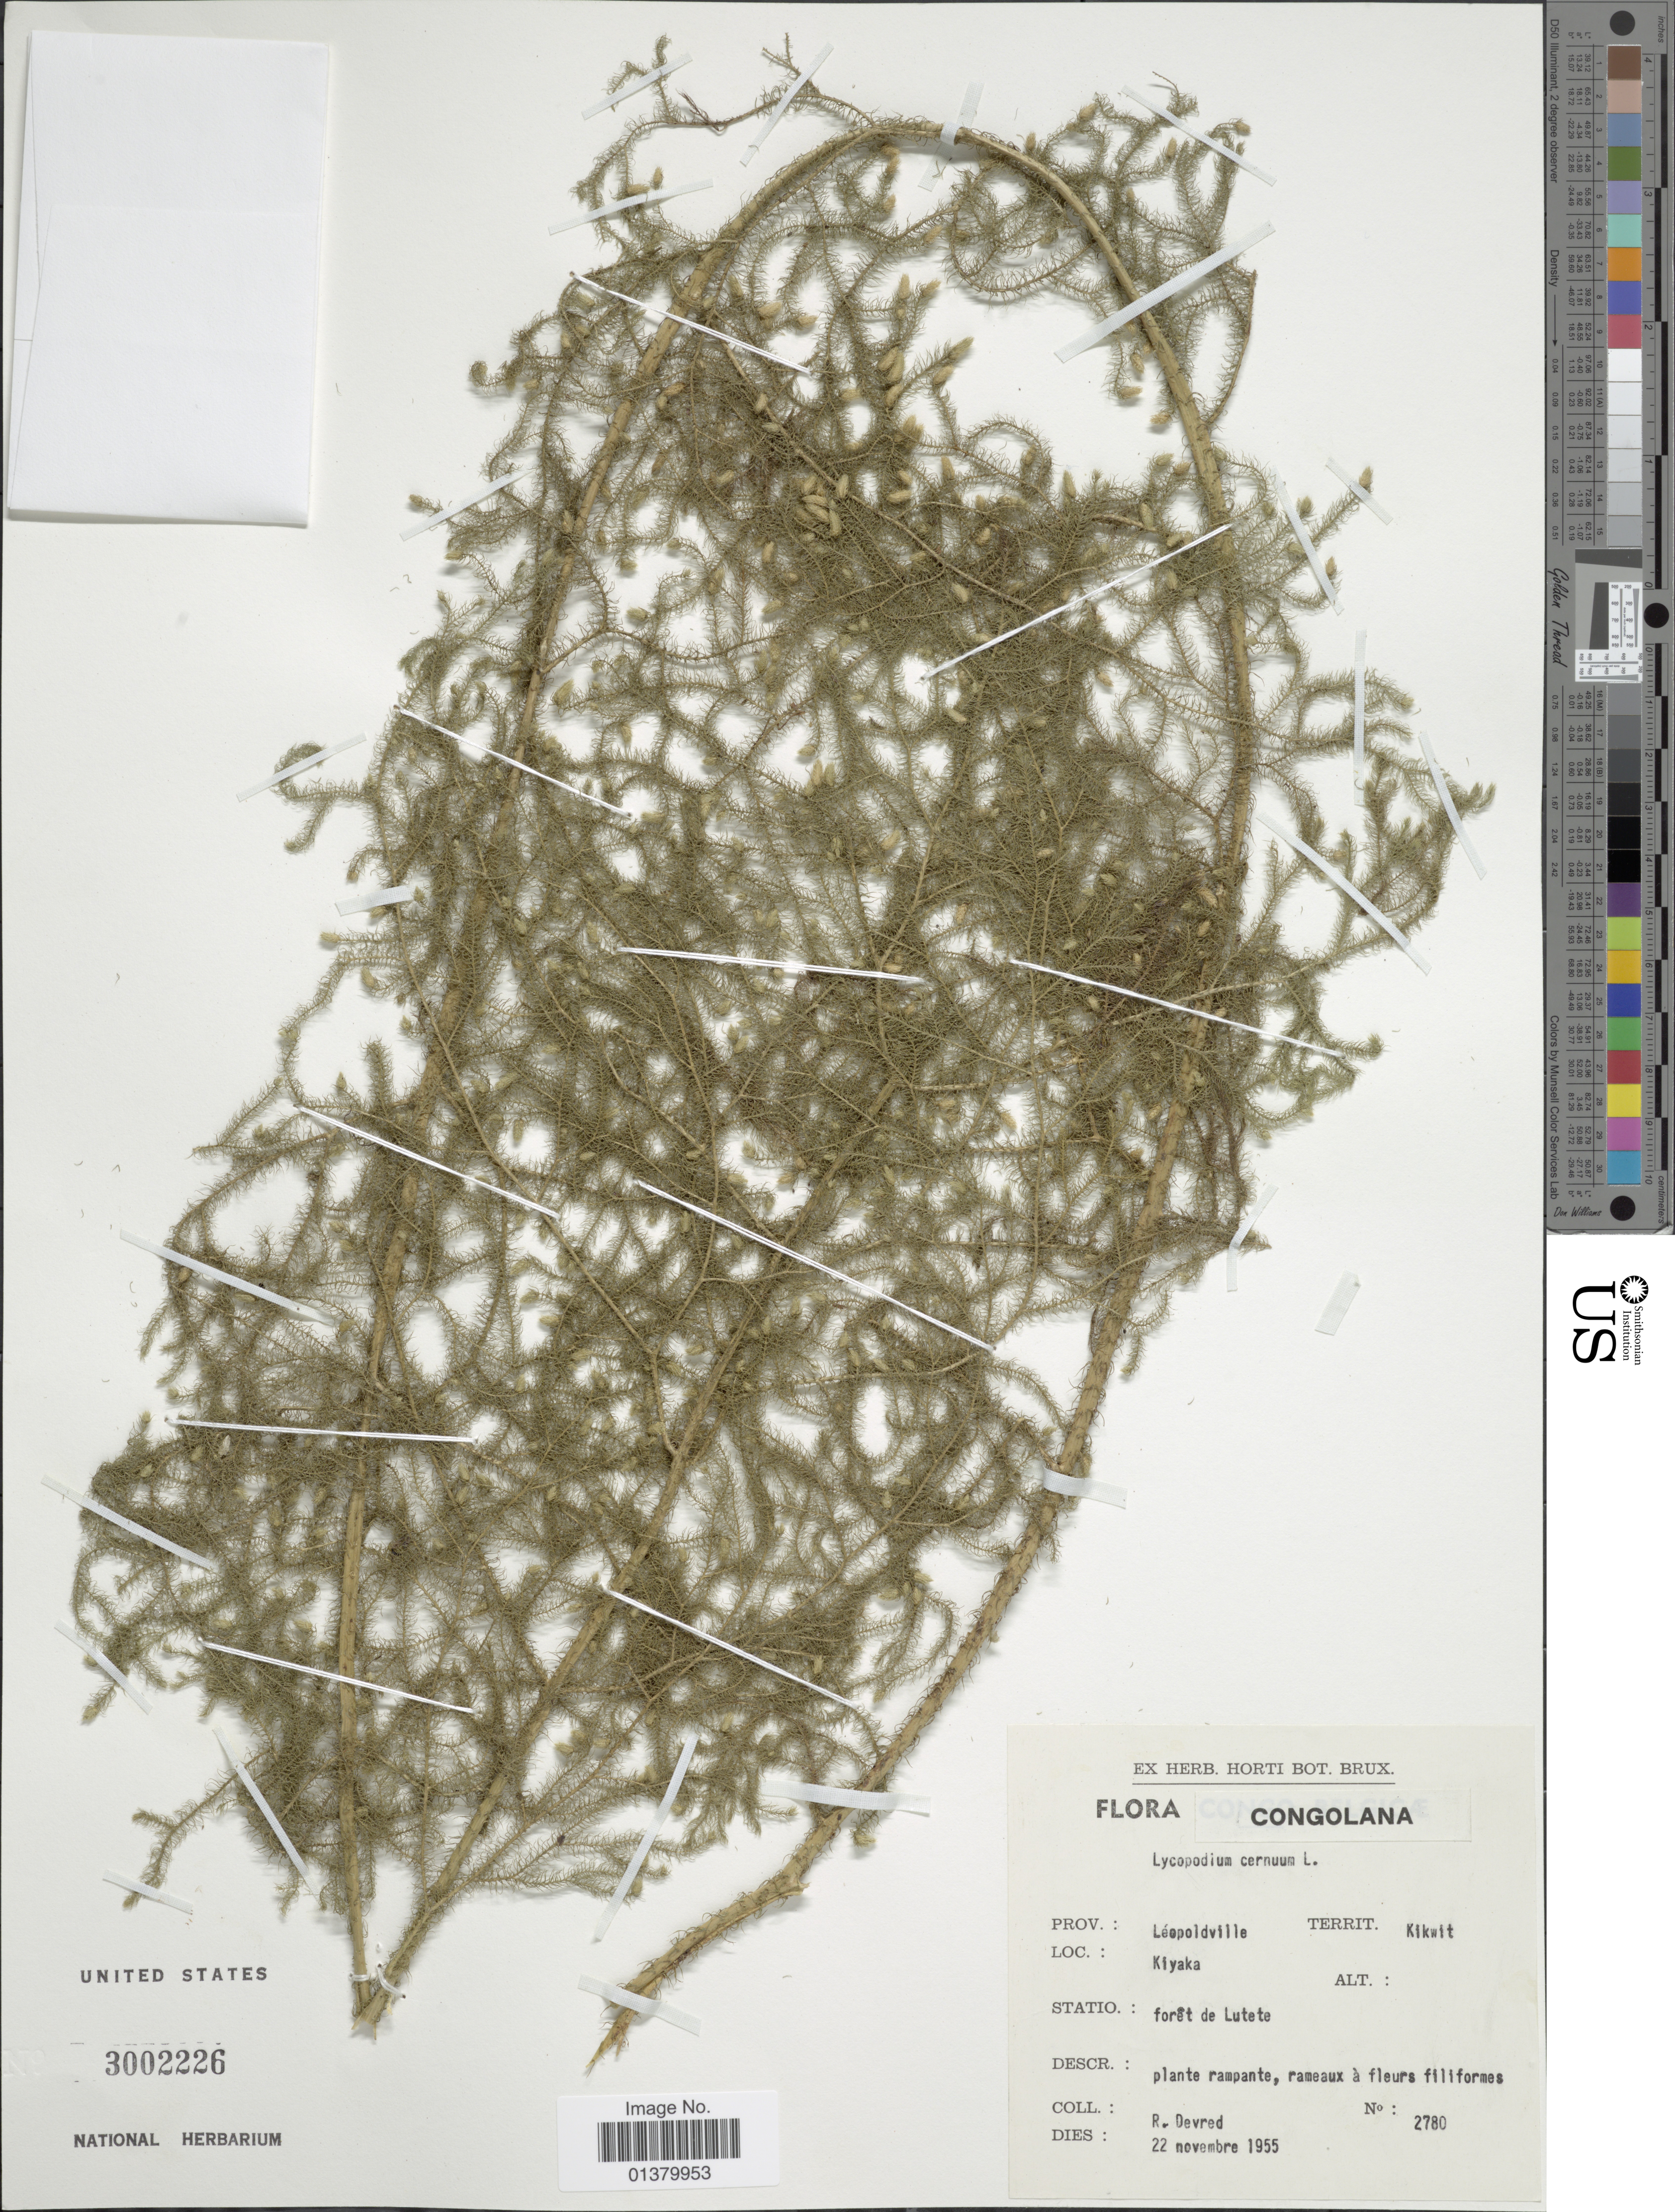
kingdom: Plantae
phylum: Tracheophyta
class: Lycopodiopsida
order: Lycopodiales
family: Lycopodiaceae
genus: Palhinhaea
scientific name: Palhinhaea cernua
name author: (L.) Vasc. & Franco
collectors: R. Devred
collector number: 2780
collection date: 1955-11-22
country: Congo, Democratic Republic of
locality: Prov: Léopoldville, Territ. Kikwit, Kiyaka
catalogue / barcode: US 3002226